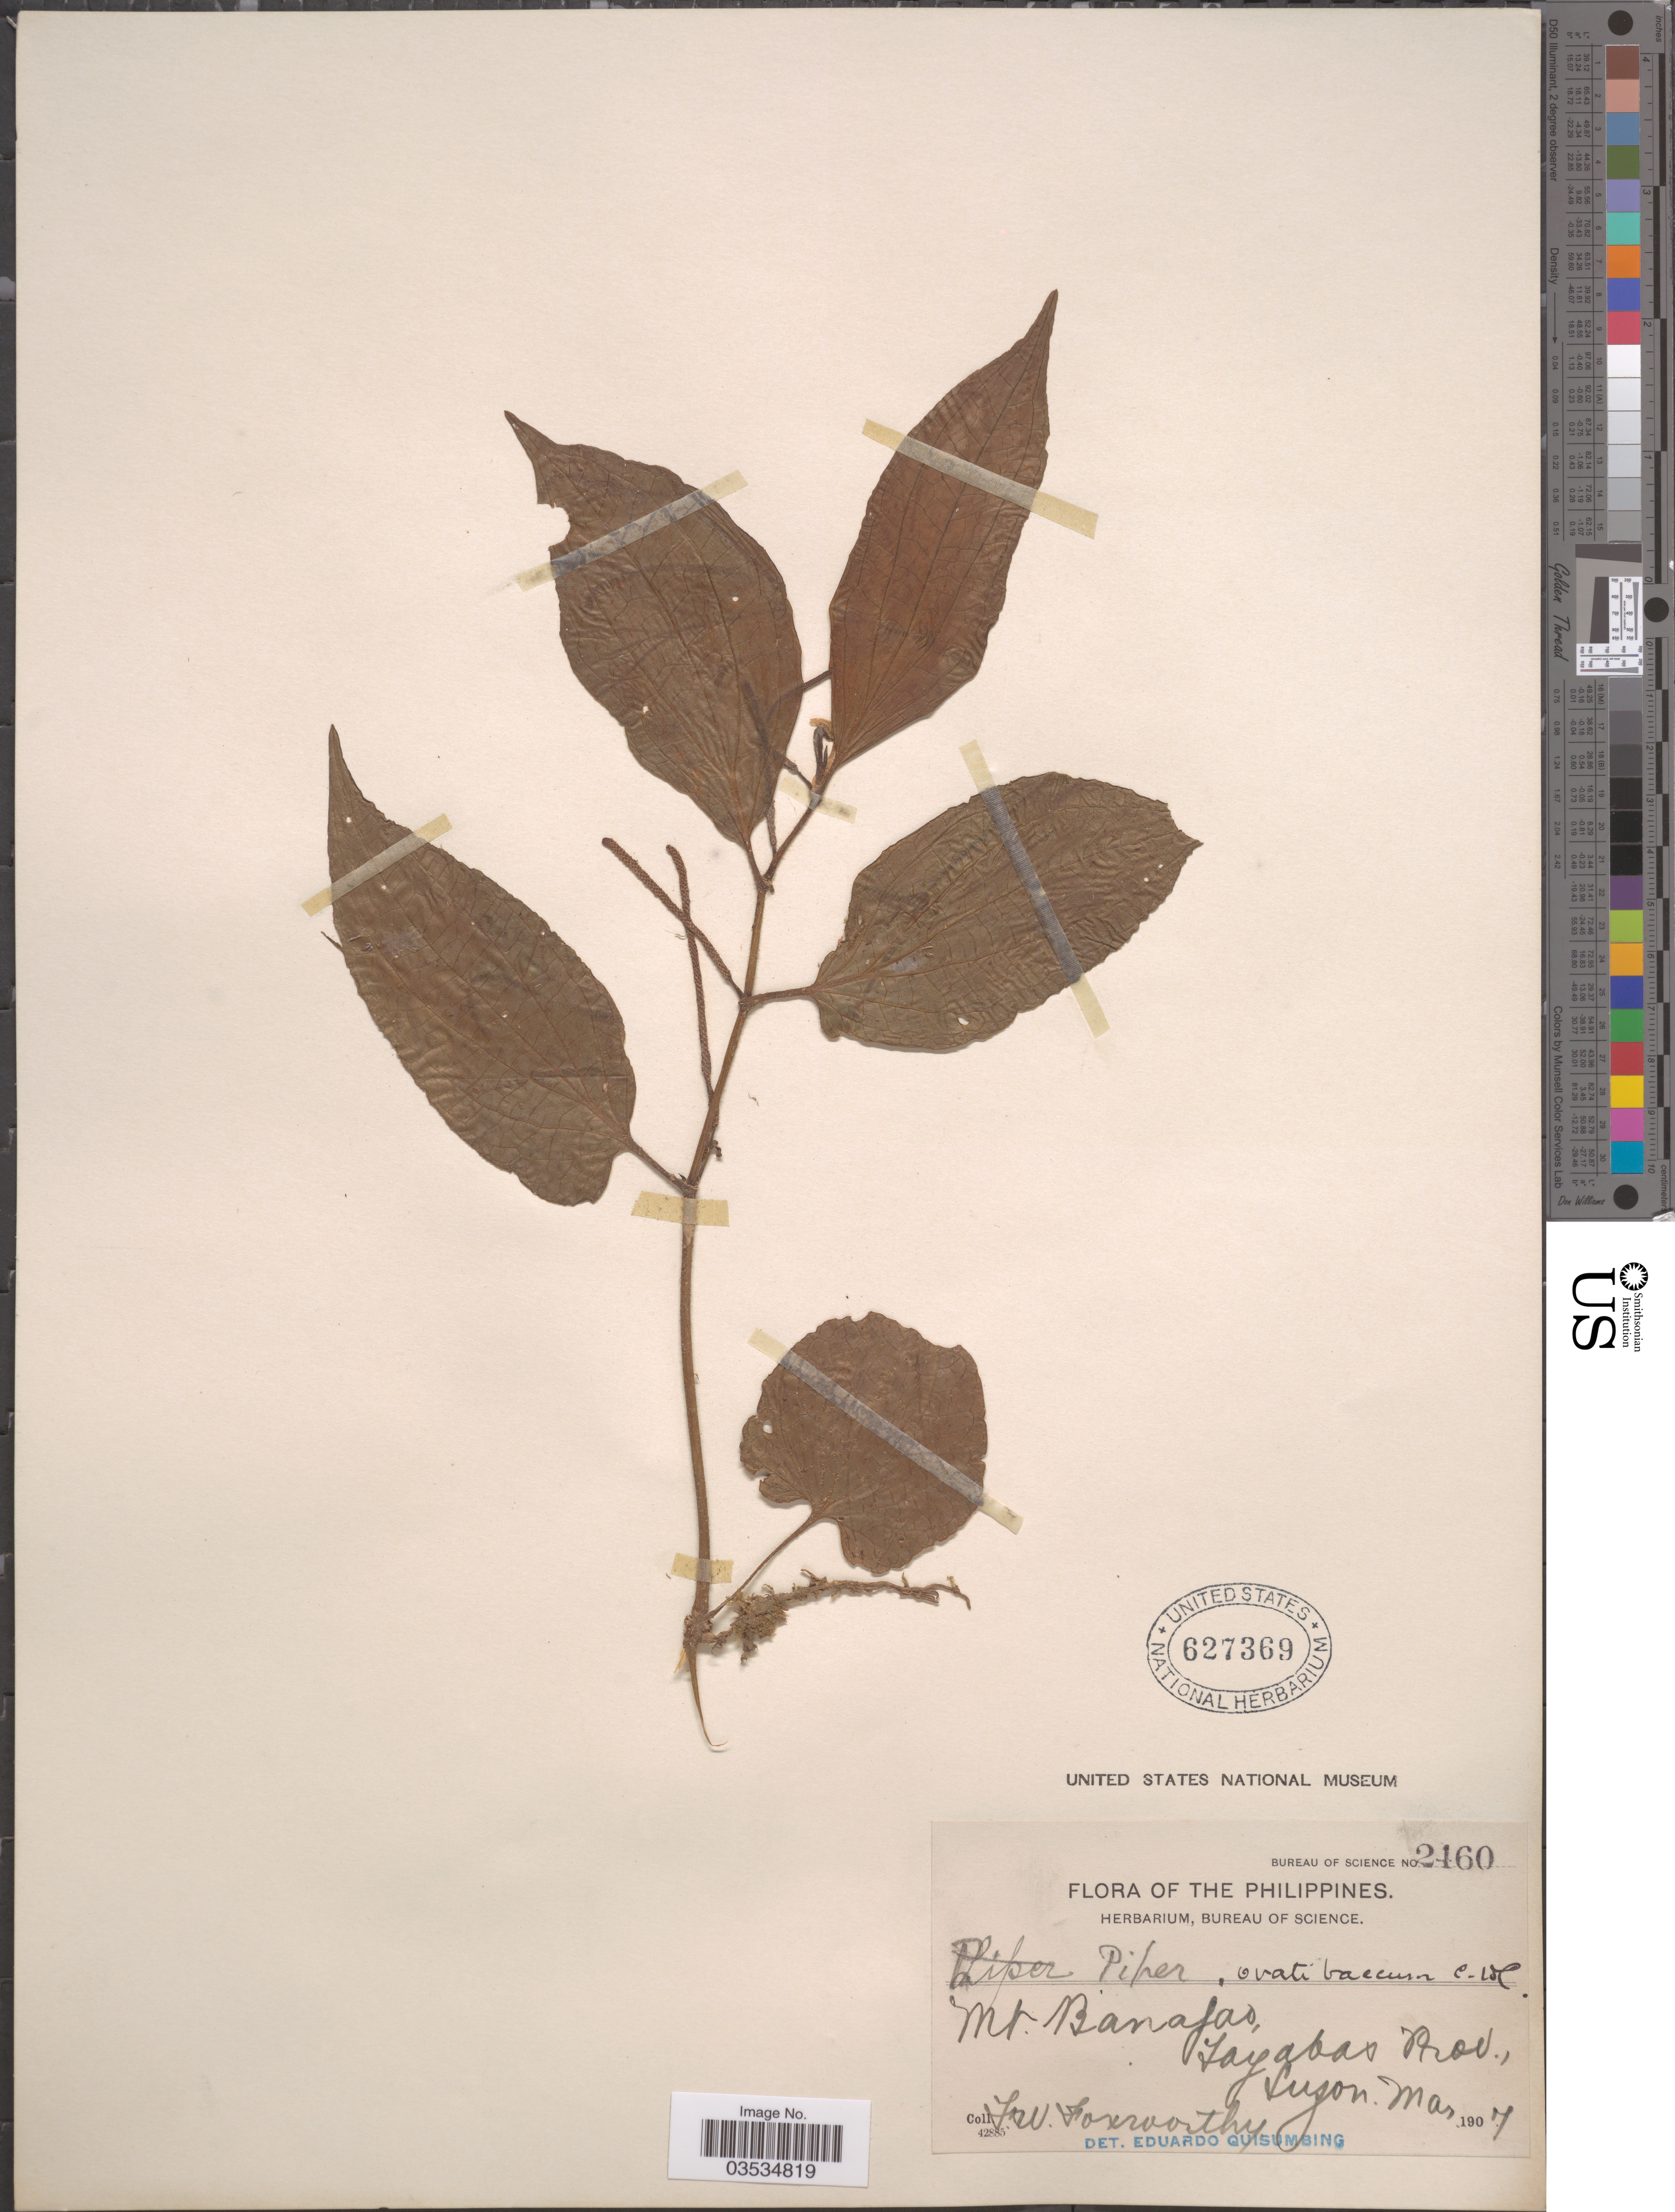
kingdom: Plantae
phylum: Tracheophyta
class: Magnoliopsida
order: Piperales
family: Piperaceae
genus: Piper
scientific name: Piper ovatibaccum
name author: C. DC. in Elmer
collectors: F. W. Foxworthy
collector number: Bureau of Science 2460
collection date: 1907-03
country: Philippines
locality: Mt. Banajao, Tayabas Prov., Luzon.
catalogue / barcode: US 627369